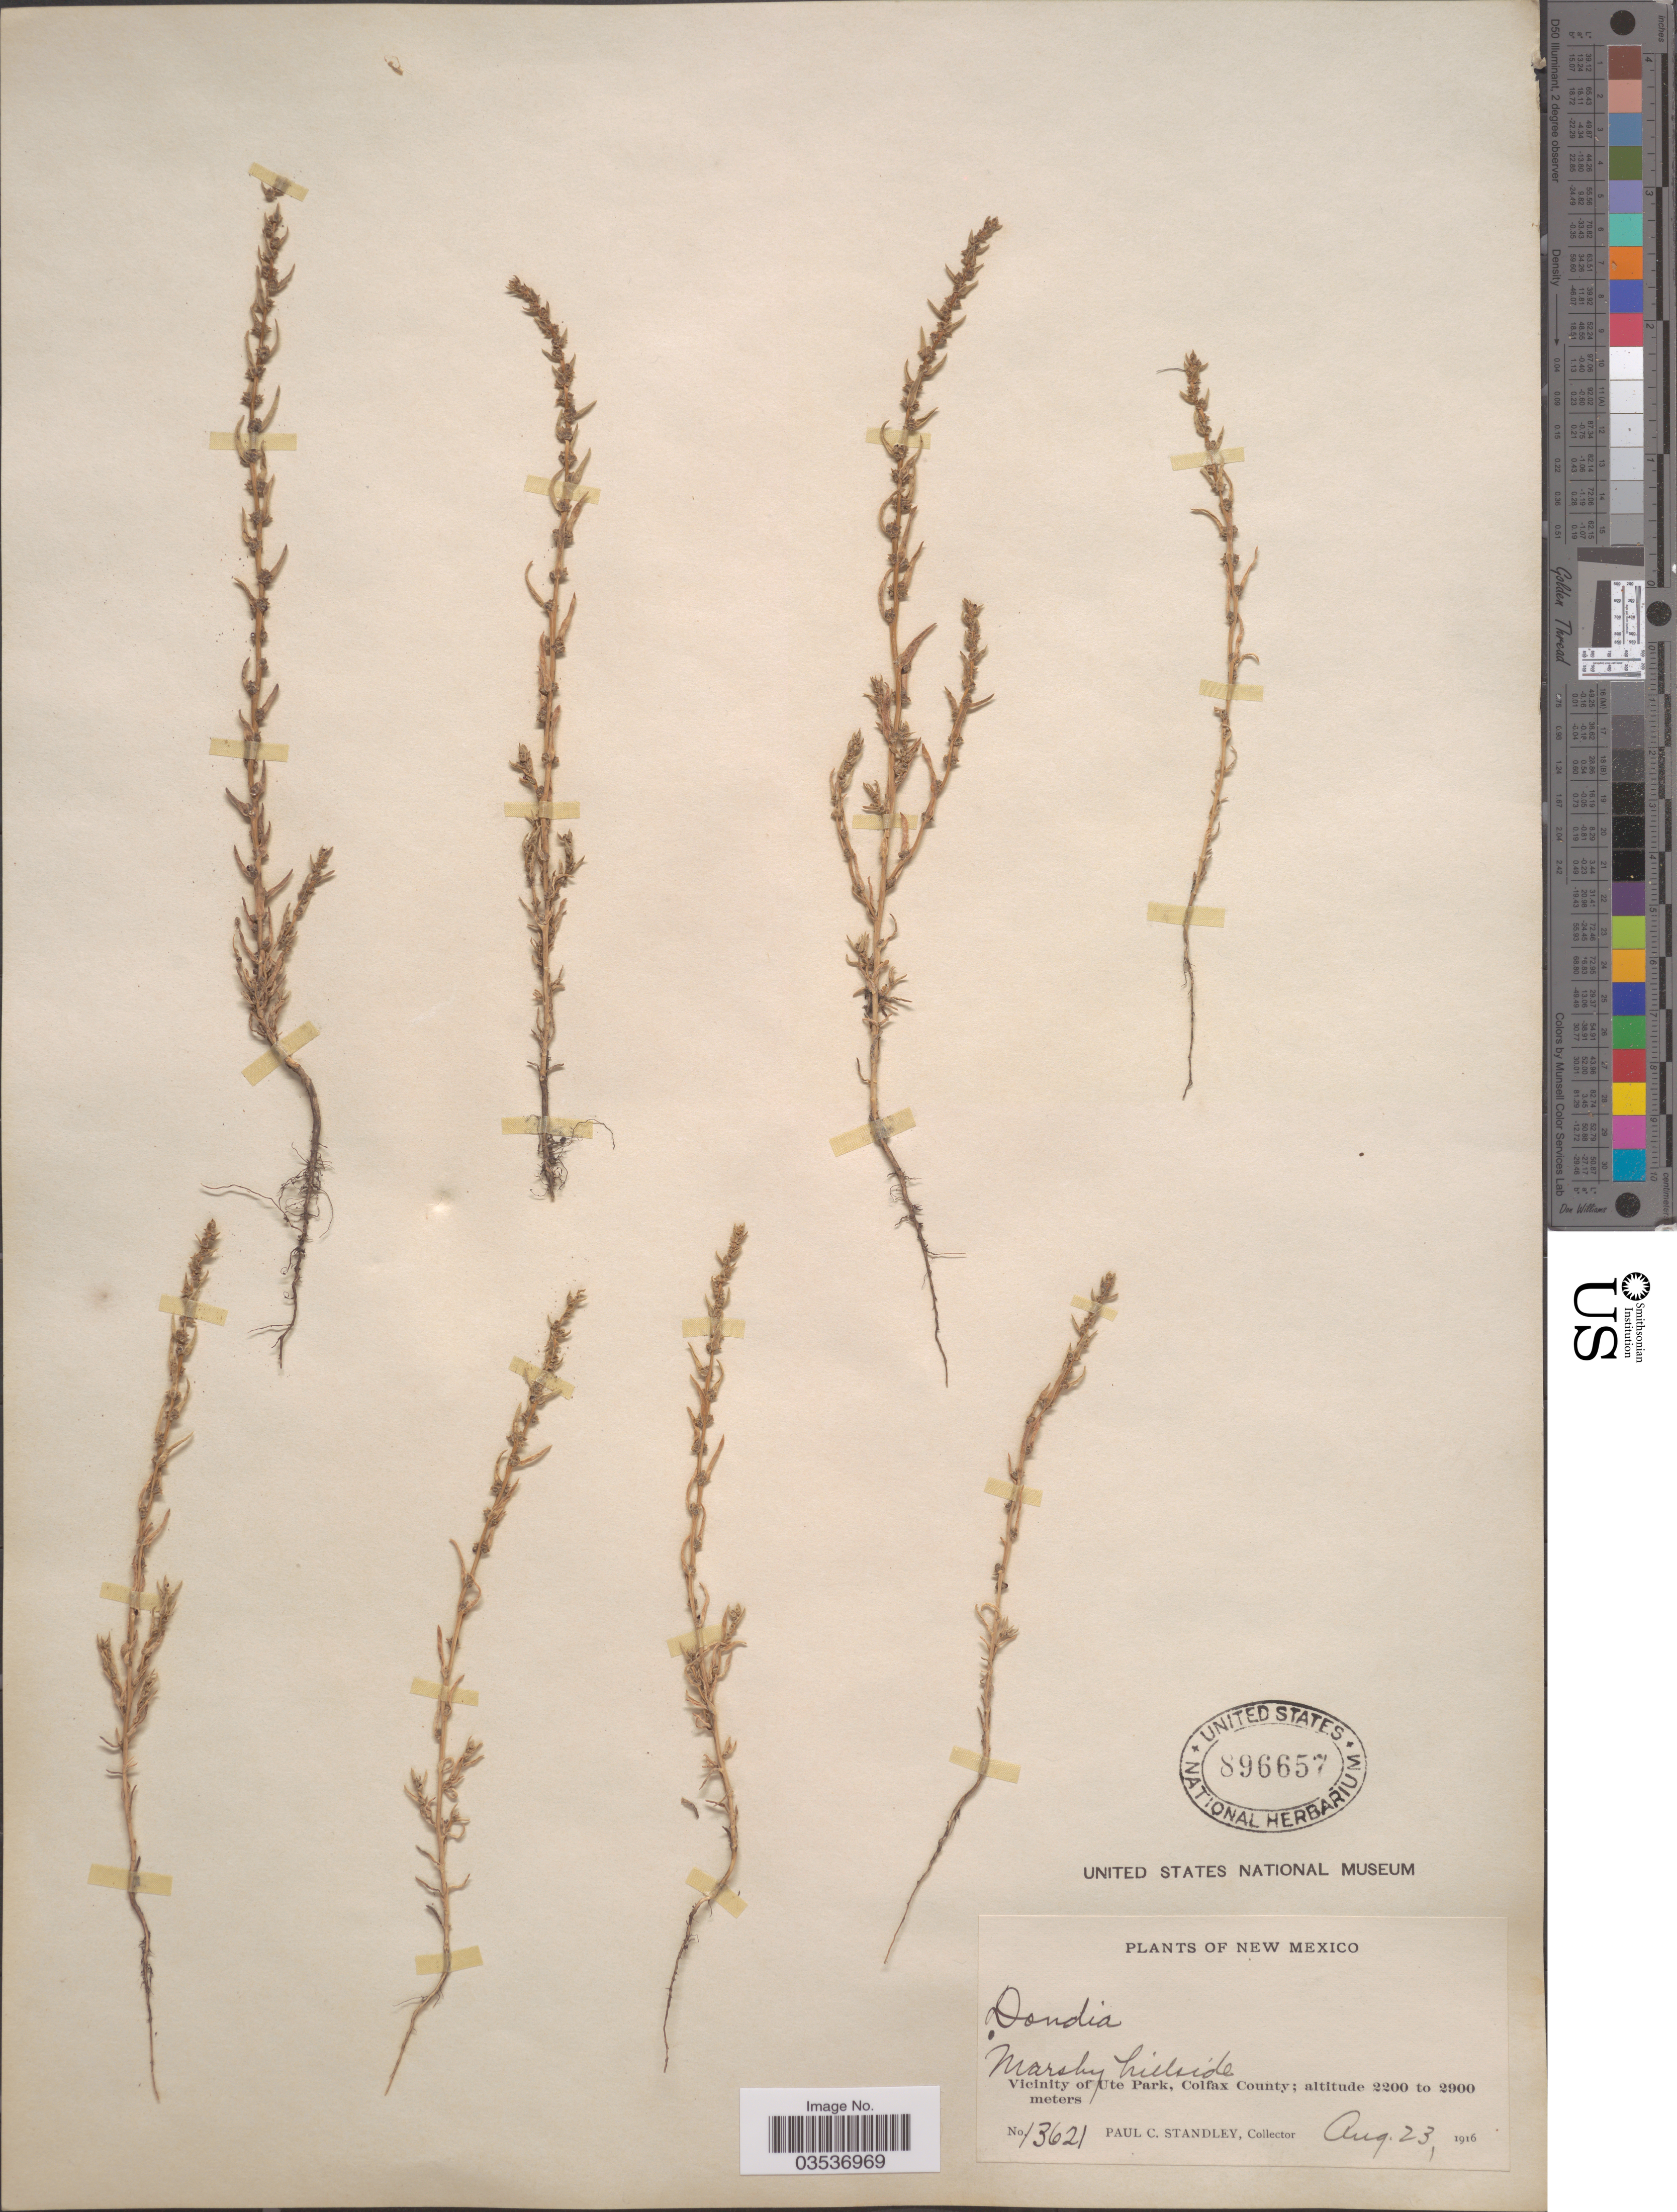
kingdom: Plantae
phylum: Tracheophyta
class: Magnoliopsida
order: Caryophyllales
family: Amaranthaceae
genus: Suaeda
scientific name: Suaeda nigra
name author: (Raf.) J.F. Macbr.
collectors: P. C. Standley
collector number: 13621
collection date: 1916-08-23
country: United States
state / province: New Mexico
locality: Vicinity of Ute Park, Colfax County.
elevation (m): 2200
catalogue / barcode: US 896657